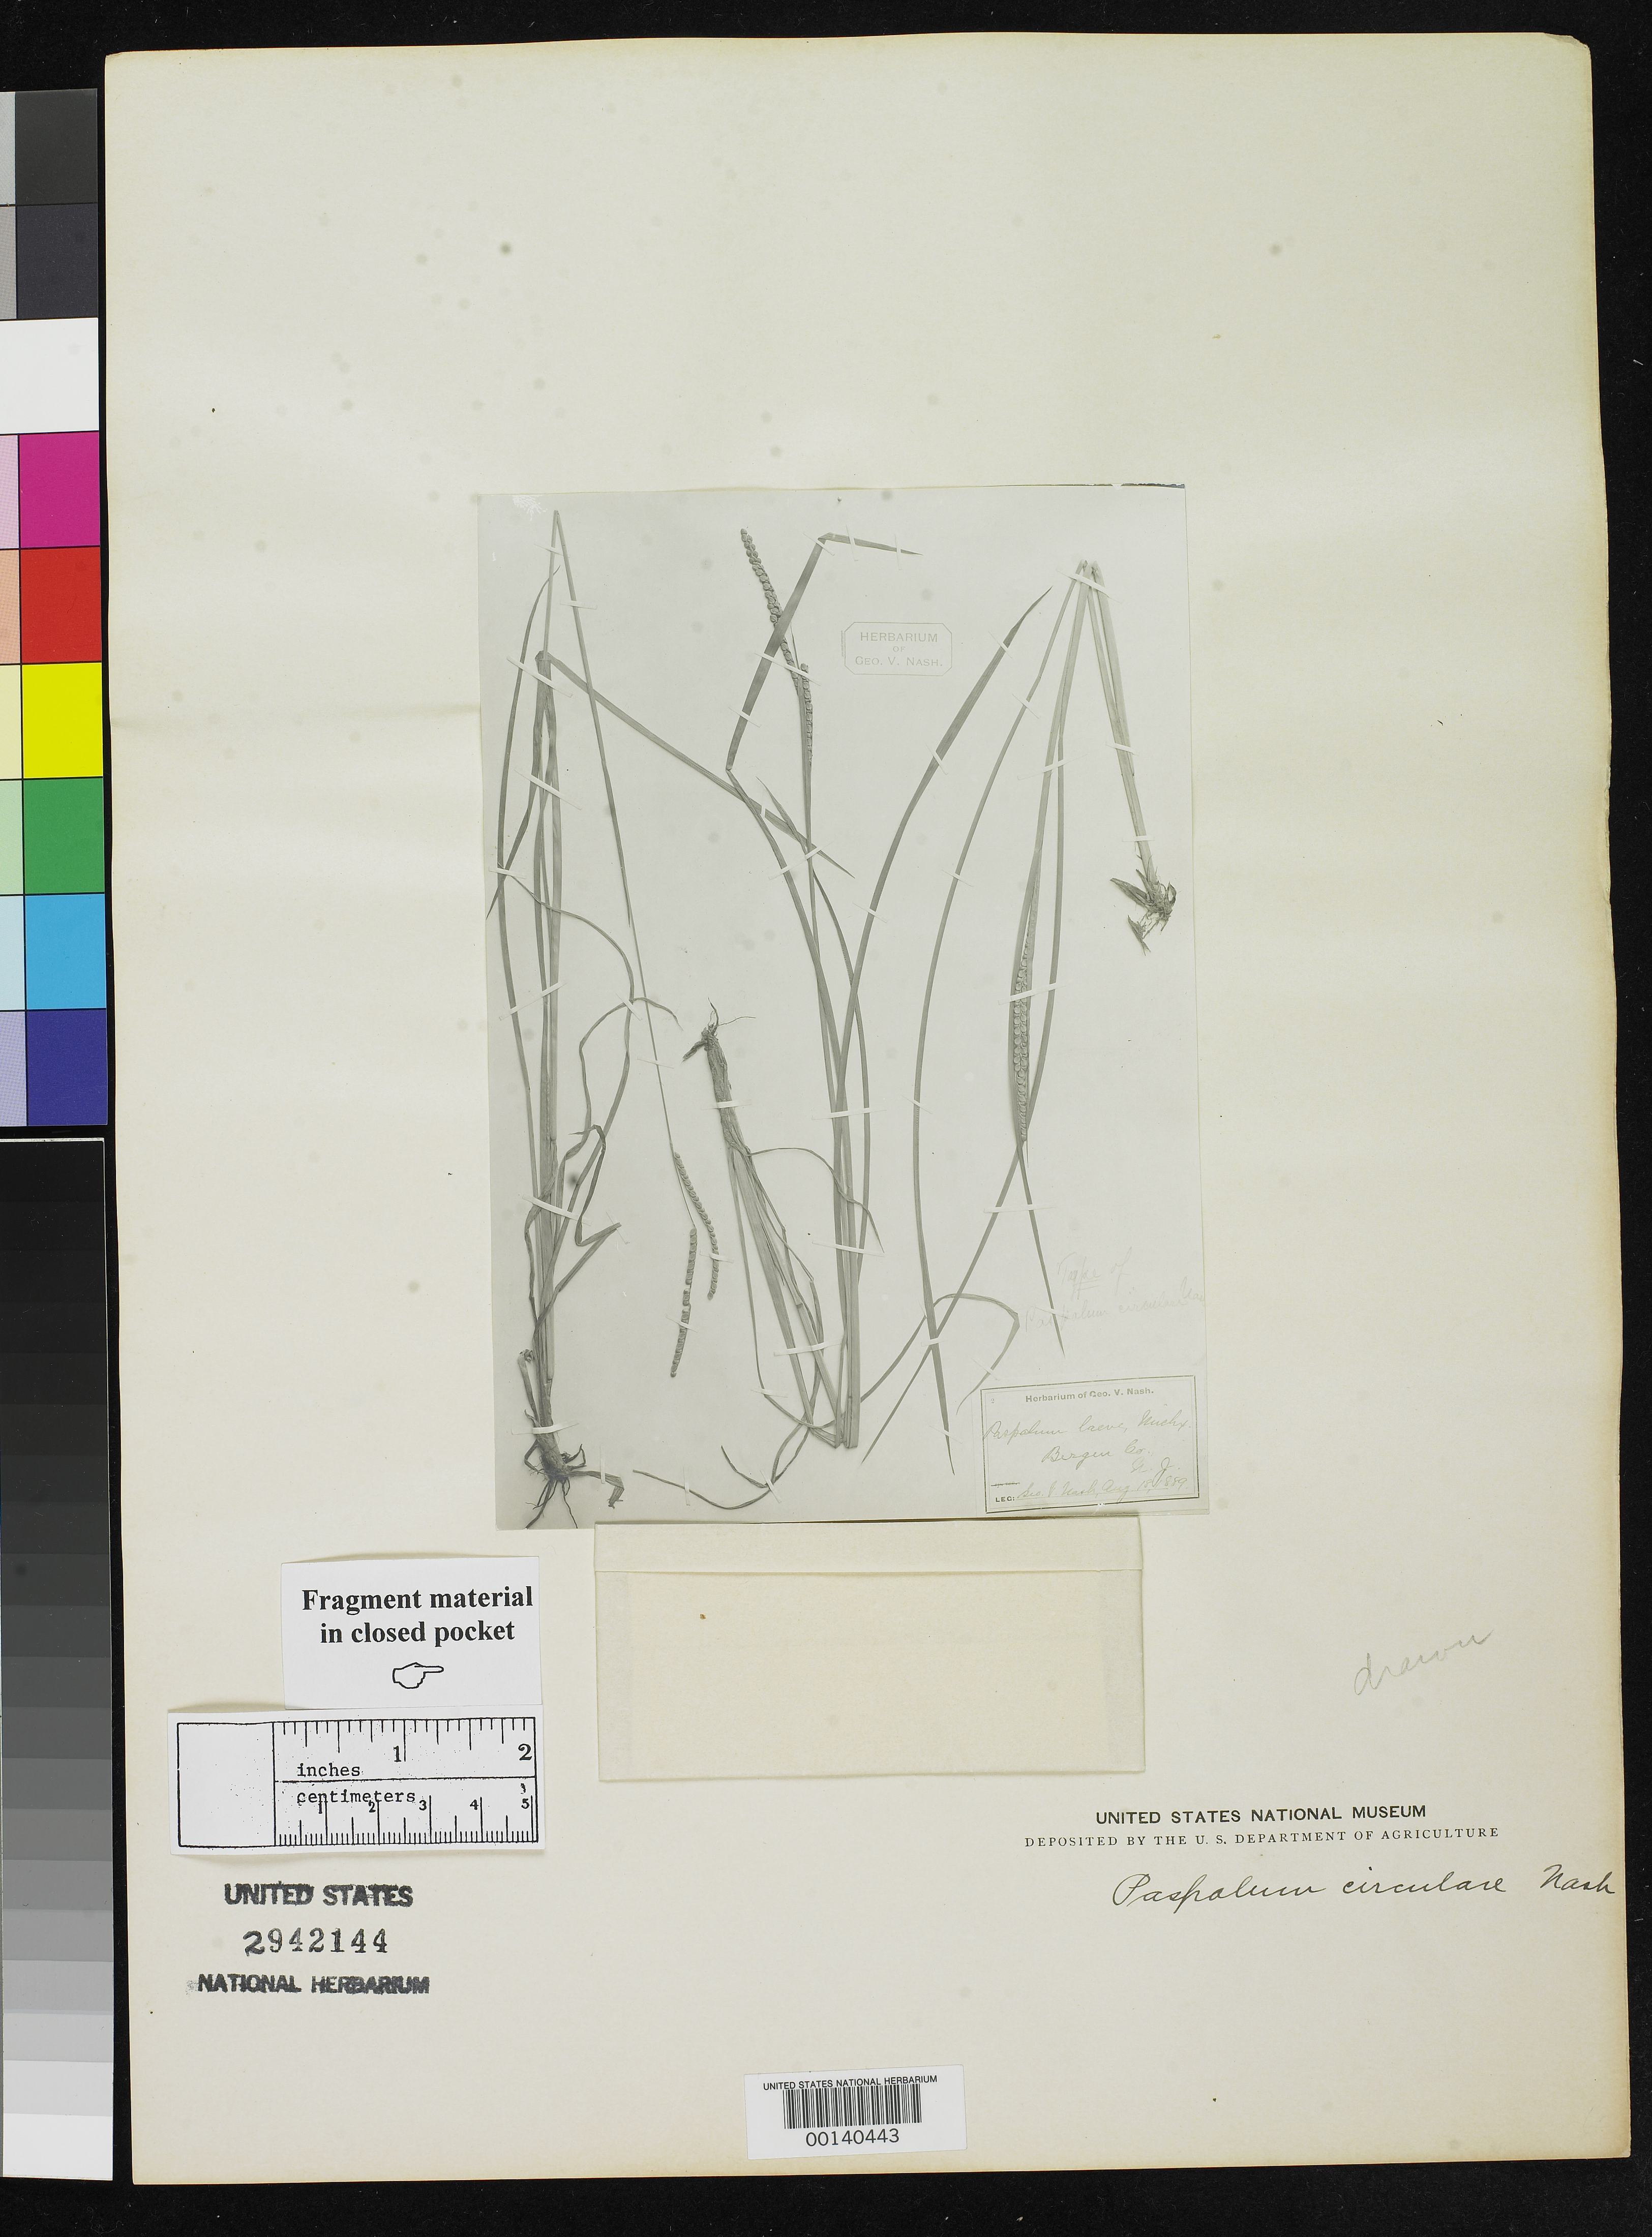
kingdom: Plantae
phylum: Tracheophyta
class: Liliopsida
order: Poales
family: Poaceae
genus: Paspalum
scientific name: Paspalum circulare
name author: Nash in Britton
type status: Type Fragment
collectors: G. V. Nash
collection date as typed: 18 Aug 1889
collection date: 1889-08-18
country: United States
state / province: New Jersey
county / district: Bergen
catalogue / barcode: US 2942144